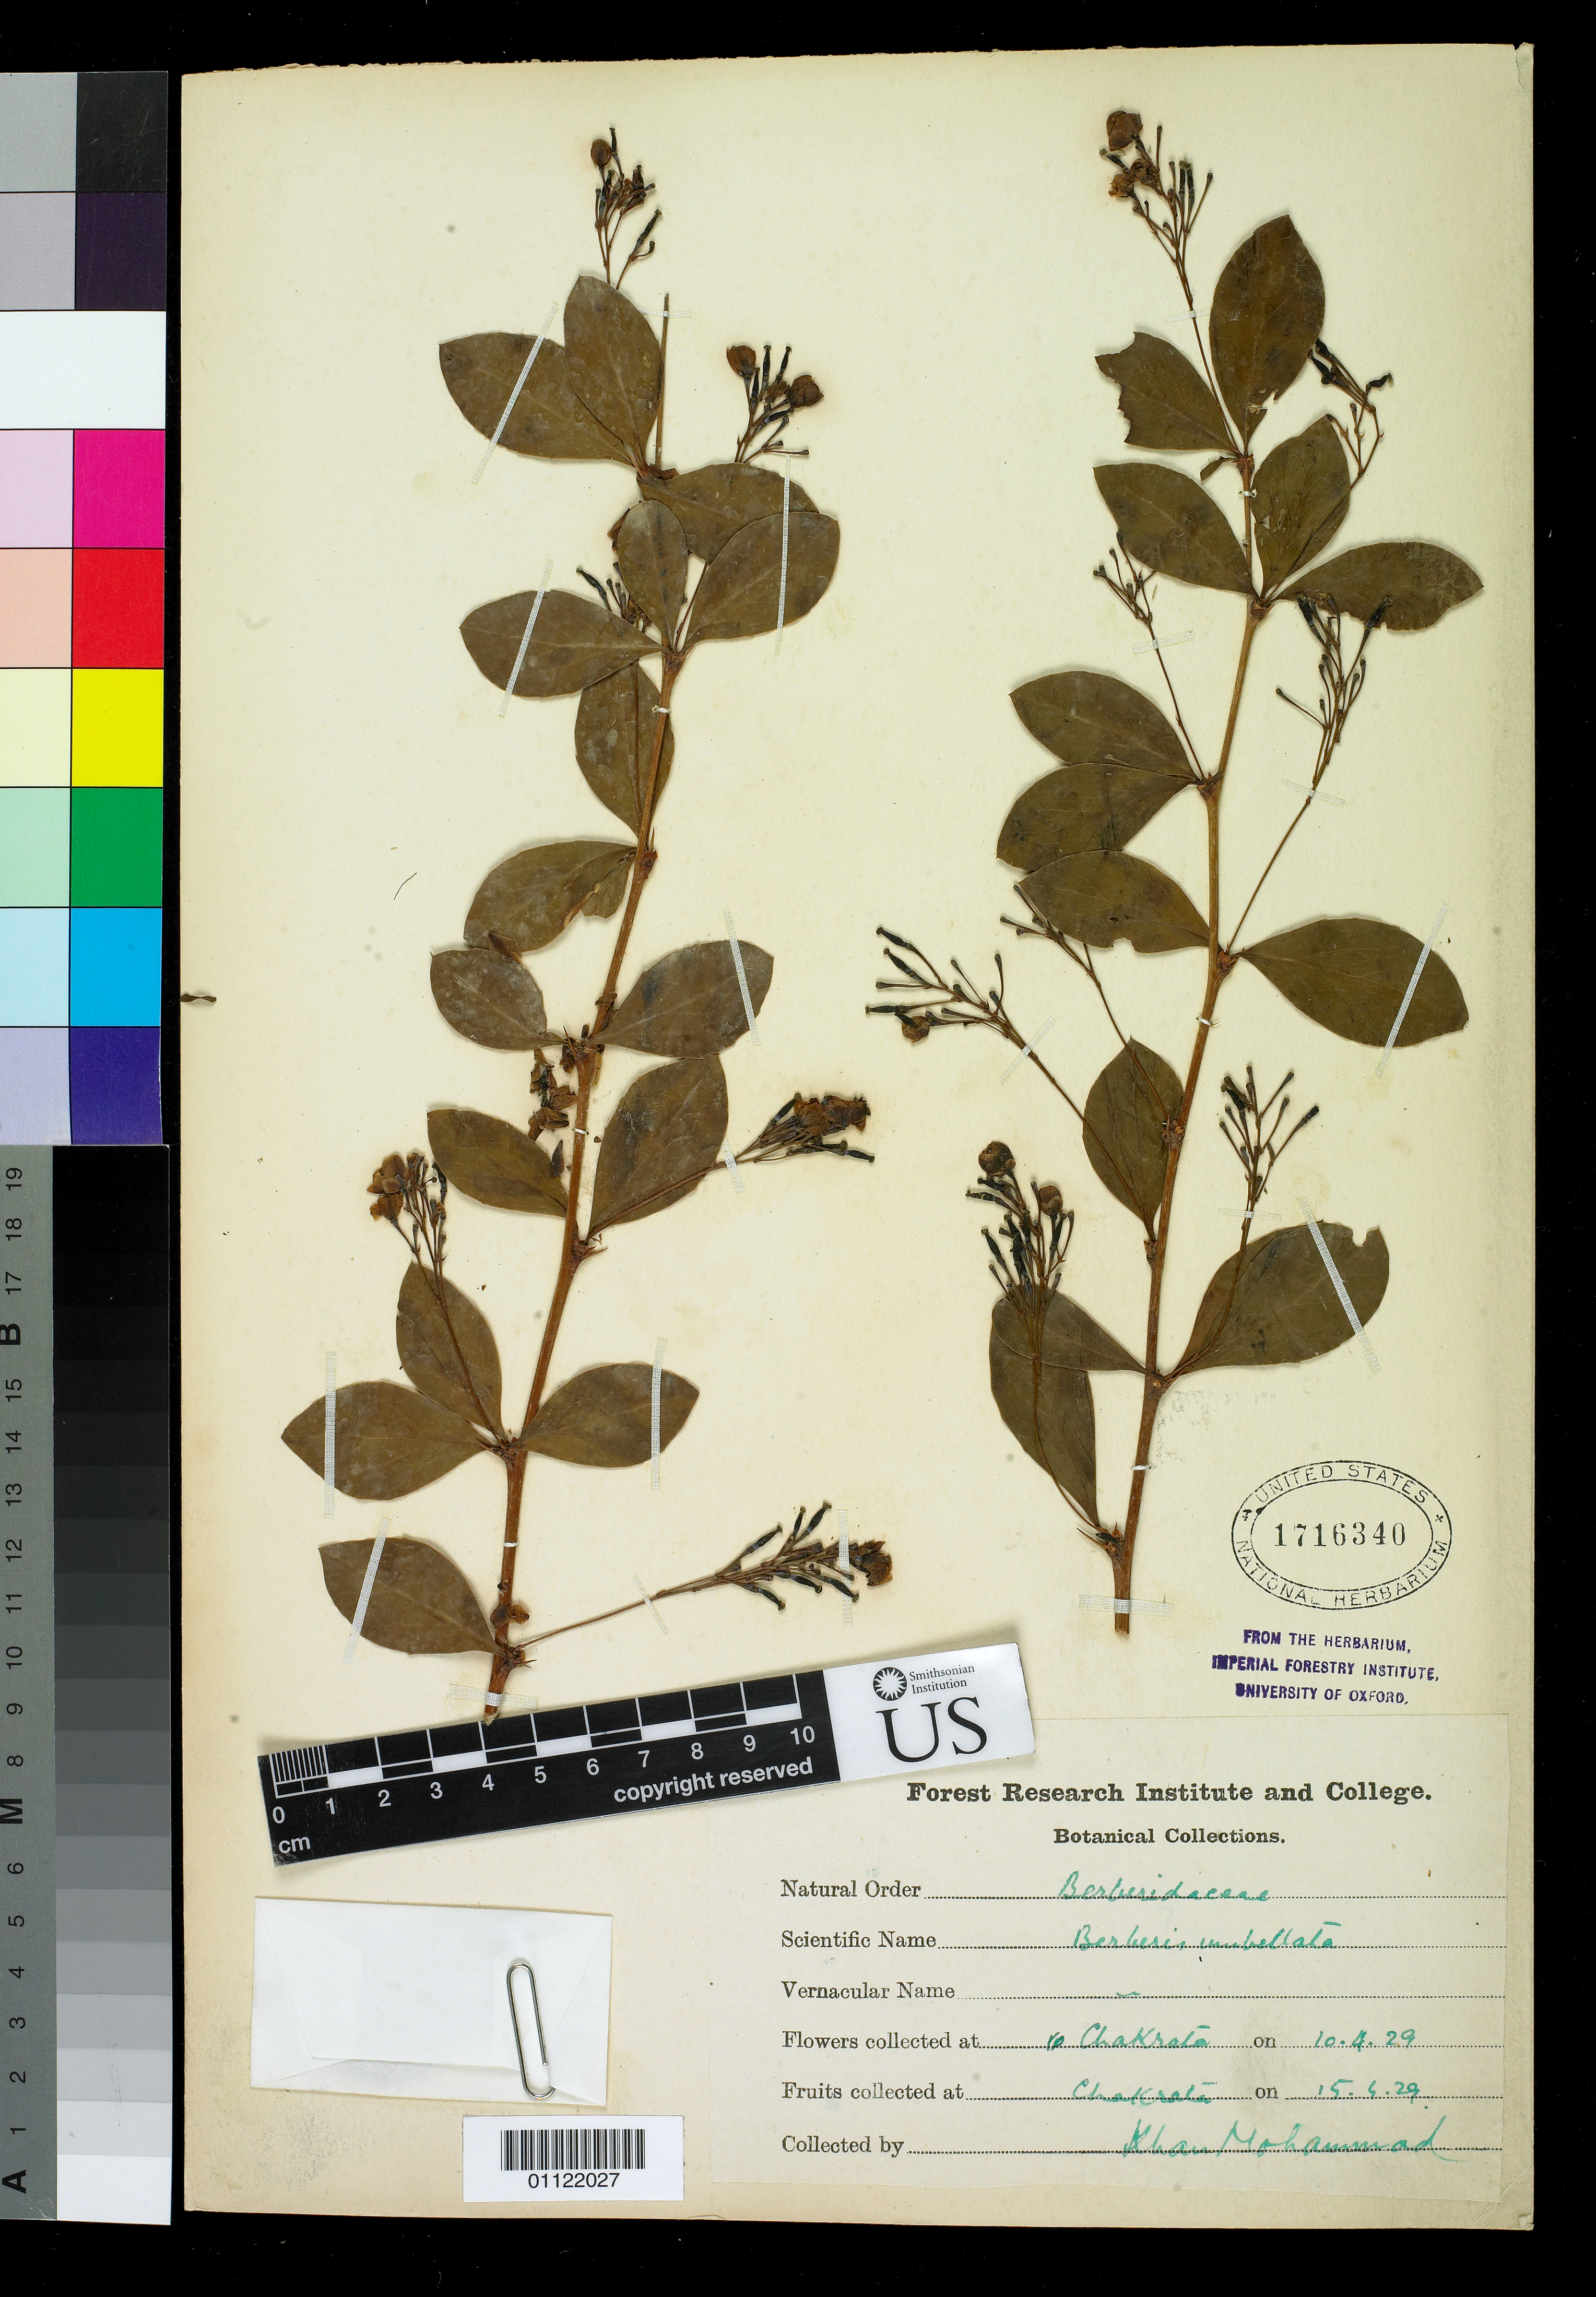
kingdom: Plantae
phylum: Tracheophyta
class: Magnoliopsida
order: Ranunculales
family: Berberidaceae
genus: Berberis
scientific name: Berberis umbellata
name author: Wall. ex G. Don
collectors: K. Mohammad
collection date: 1929-04-10/1929-04-15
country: India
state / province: Uttarakhand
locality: Chakrata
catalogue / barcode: US 1716340